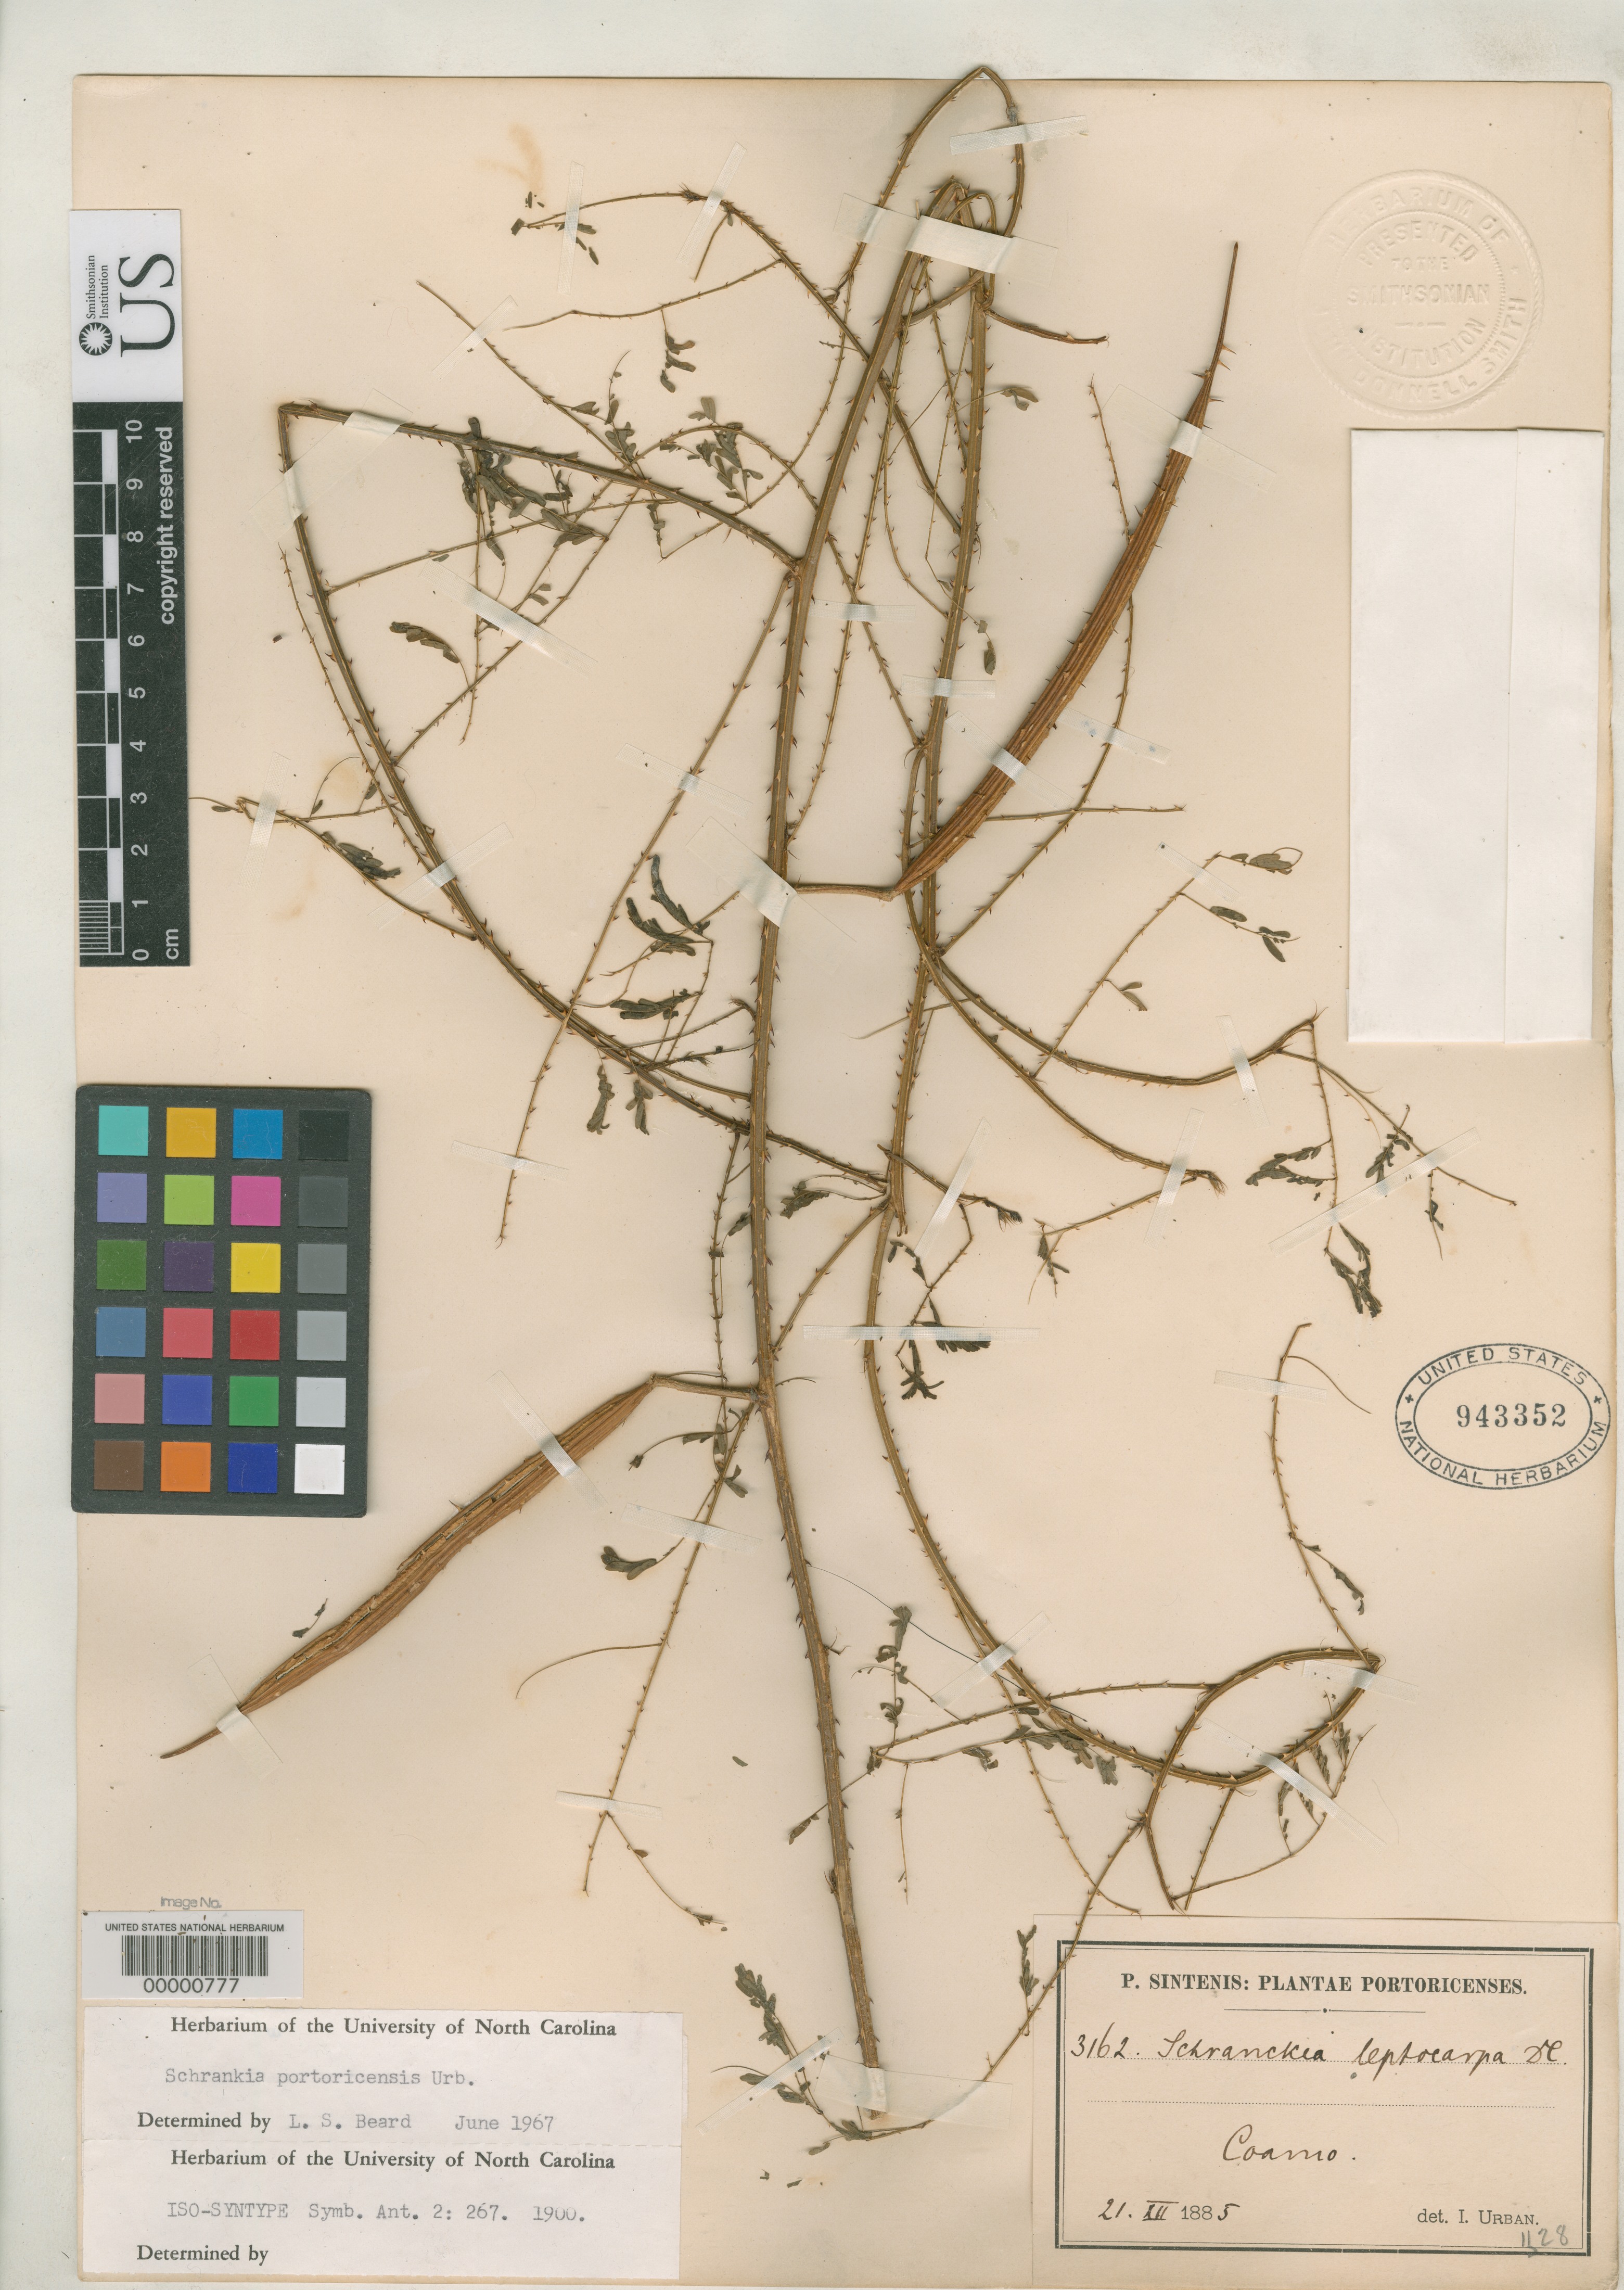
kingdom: Plantae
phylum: Tracheophyta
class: Magnoliopsida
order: Fabales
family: Fabaceae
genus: Schrankia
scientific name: Schrankia portoricensis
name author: Urb.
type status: Isotype; Isosyntype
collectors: P. Sintenis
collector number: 3162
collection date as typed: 21 Dec 1885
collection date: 1885-12-21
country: Puerto Rico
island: Greater Antilles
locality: Coamo.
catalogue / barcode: US 943352